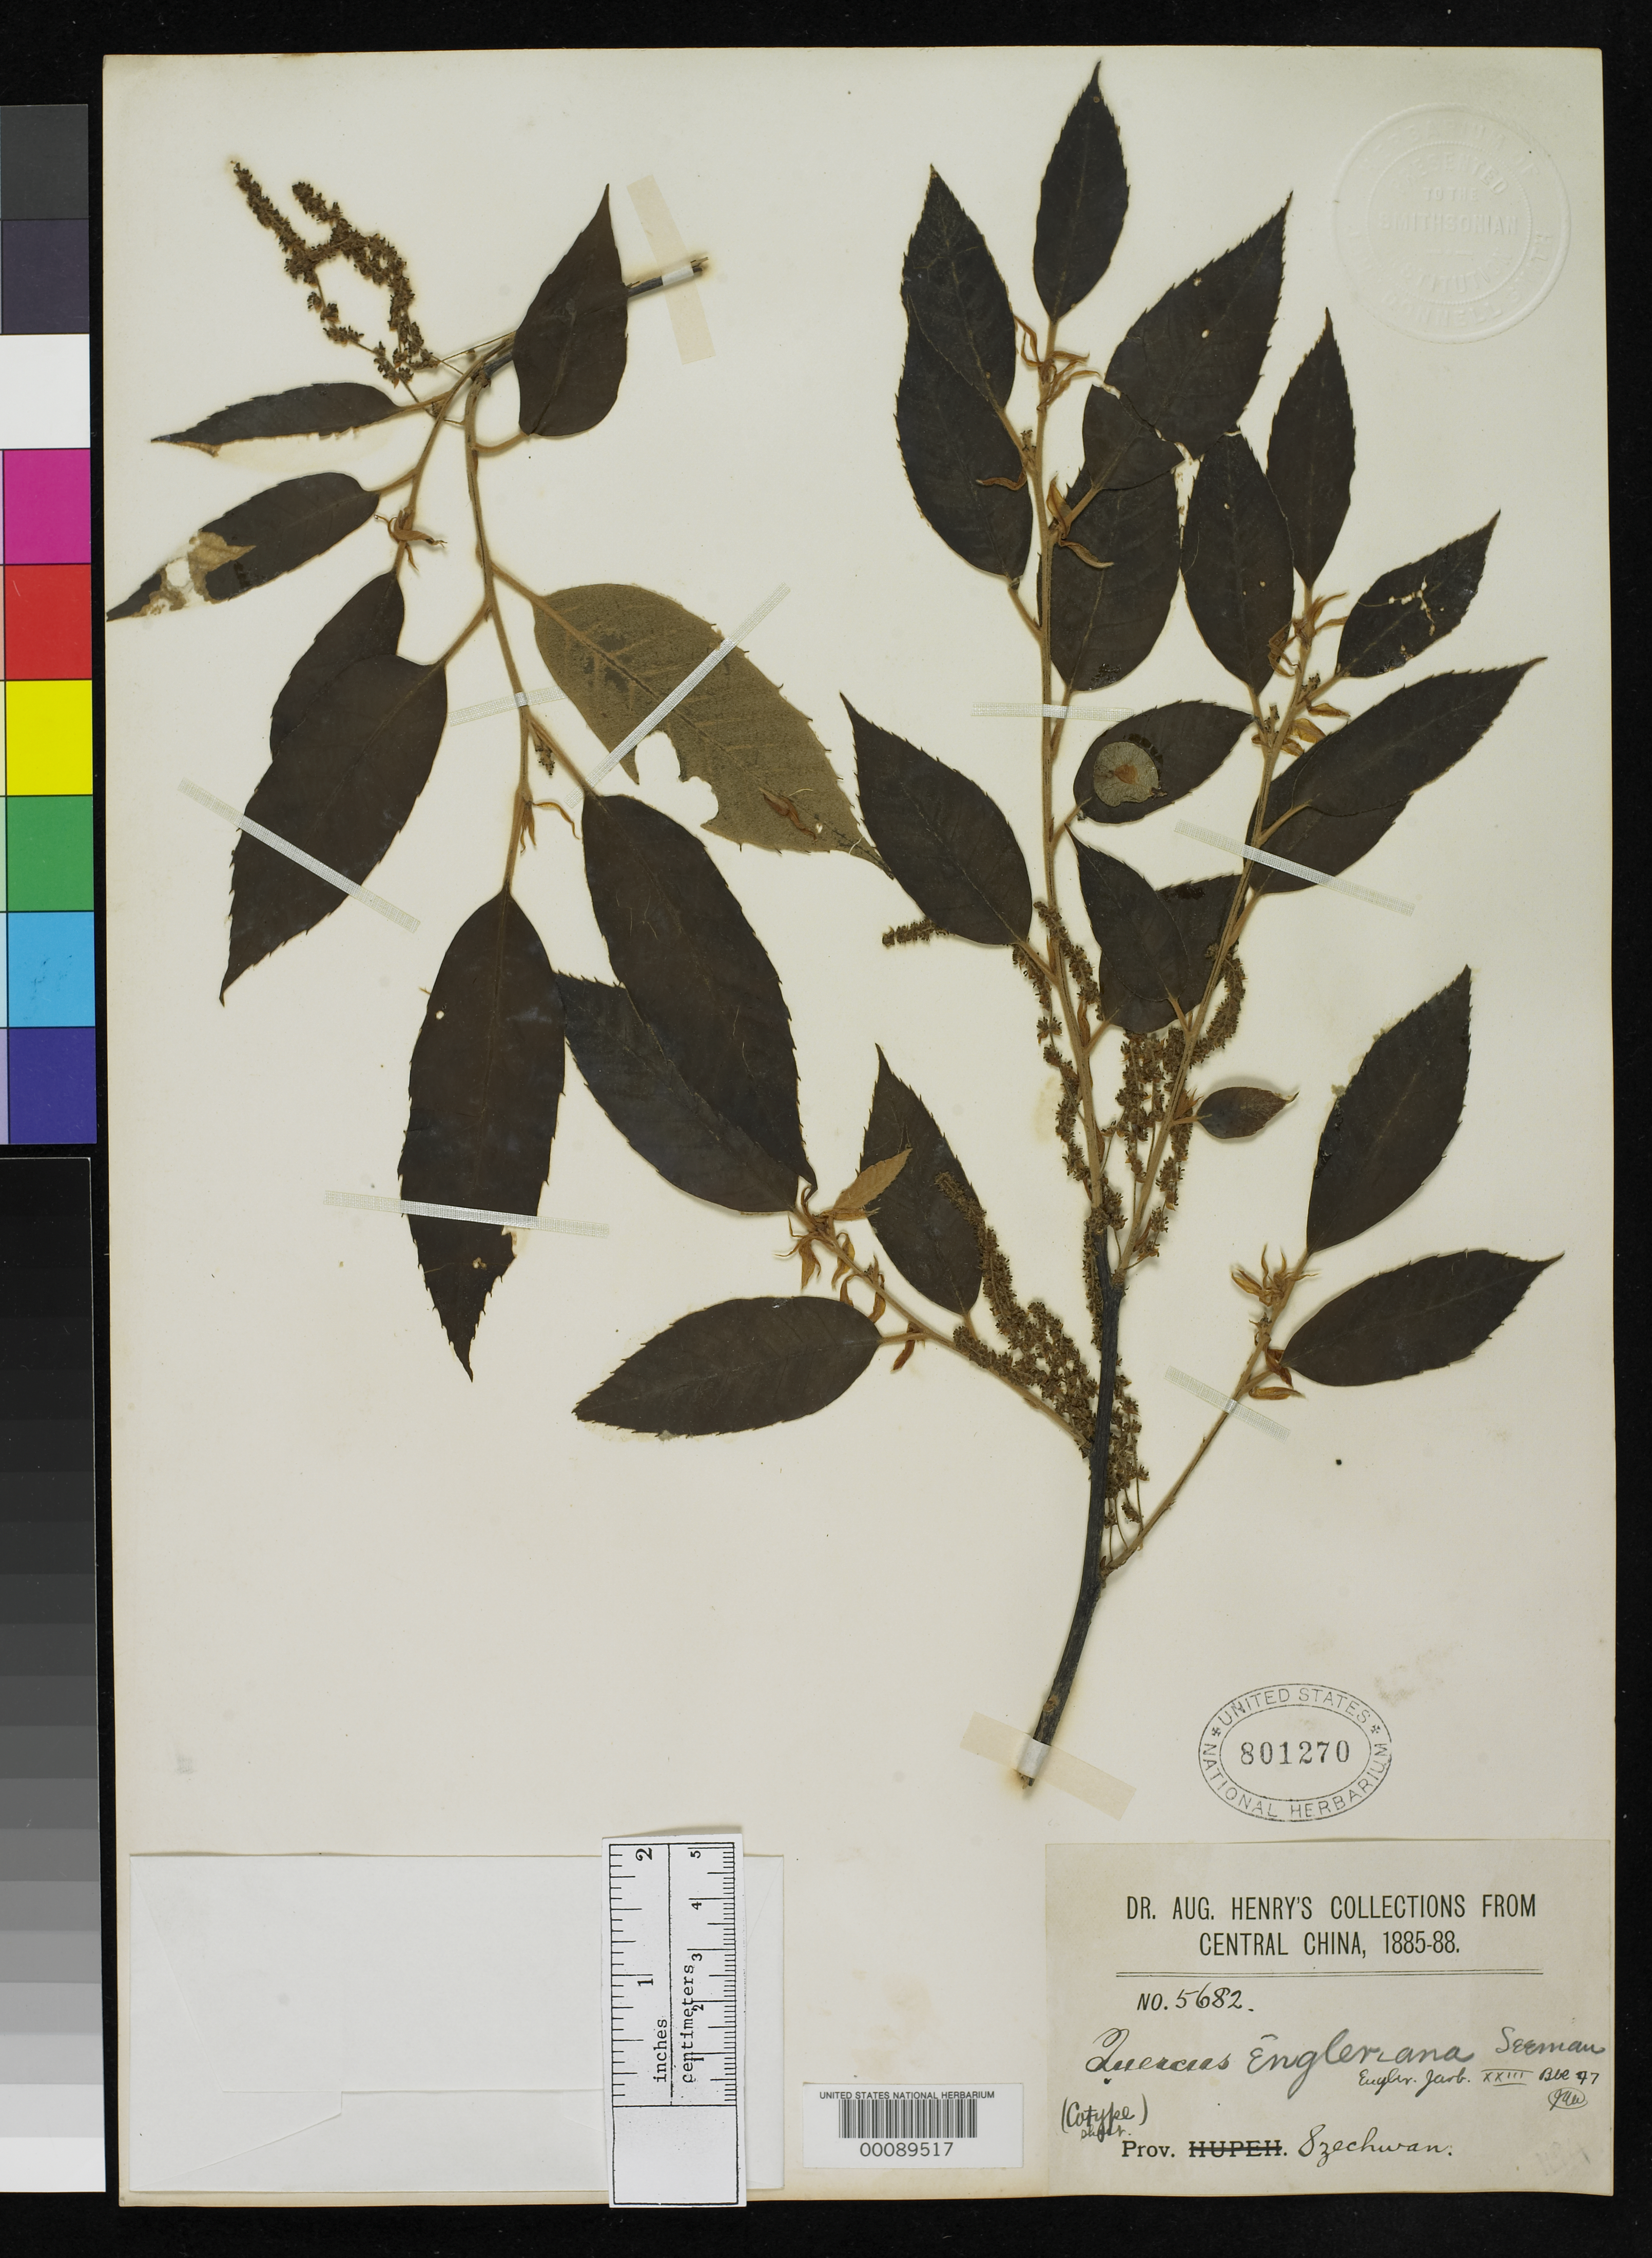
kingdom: Plantae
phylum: Tracheophyta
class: Magnoliopsida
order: Fagales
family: Fagaceae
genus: Quercus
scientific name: Quercus engleriana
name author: Seemen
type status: Isosyntype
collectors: A. Henry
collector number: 5682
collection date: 1885/1888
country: China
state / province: Sichuan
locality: Central China. Prov. Szechwan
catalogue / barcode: US 801270